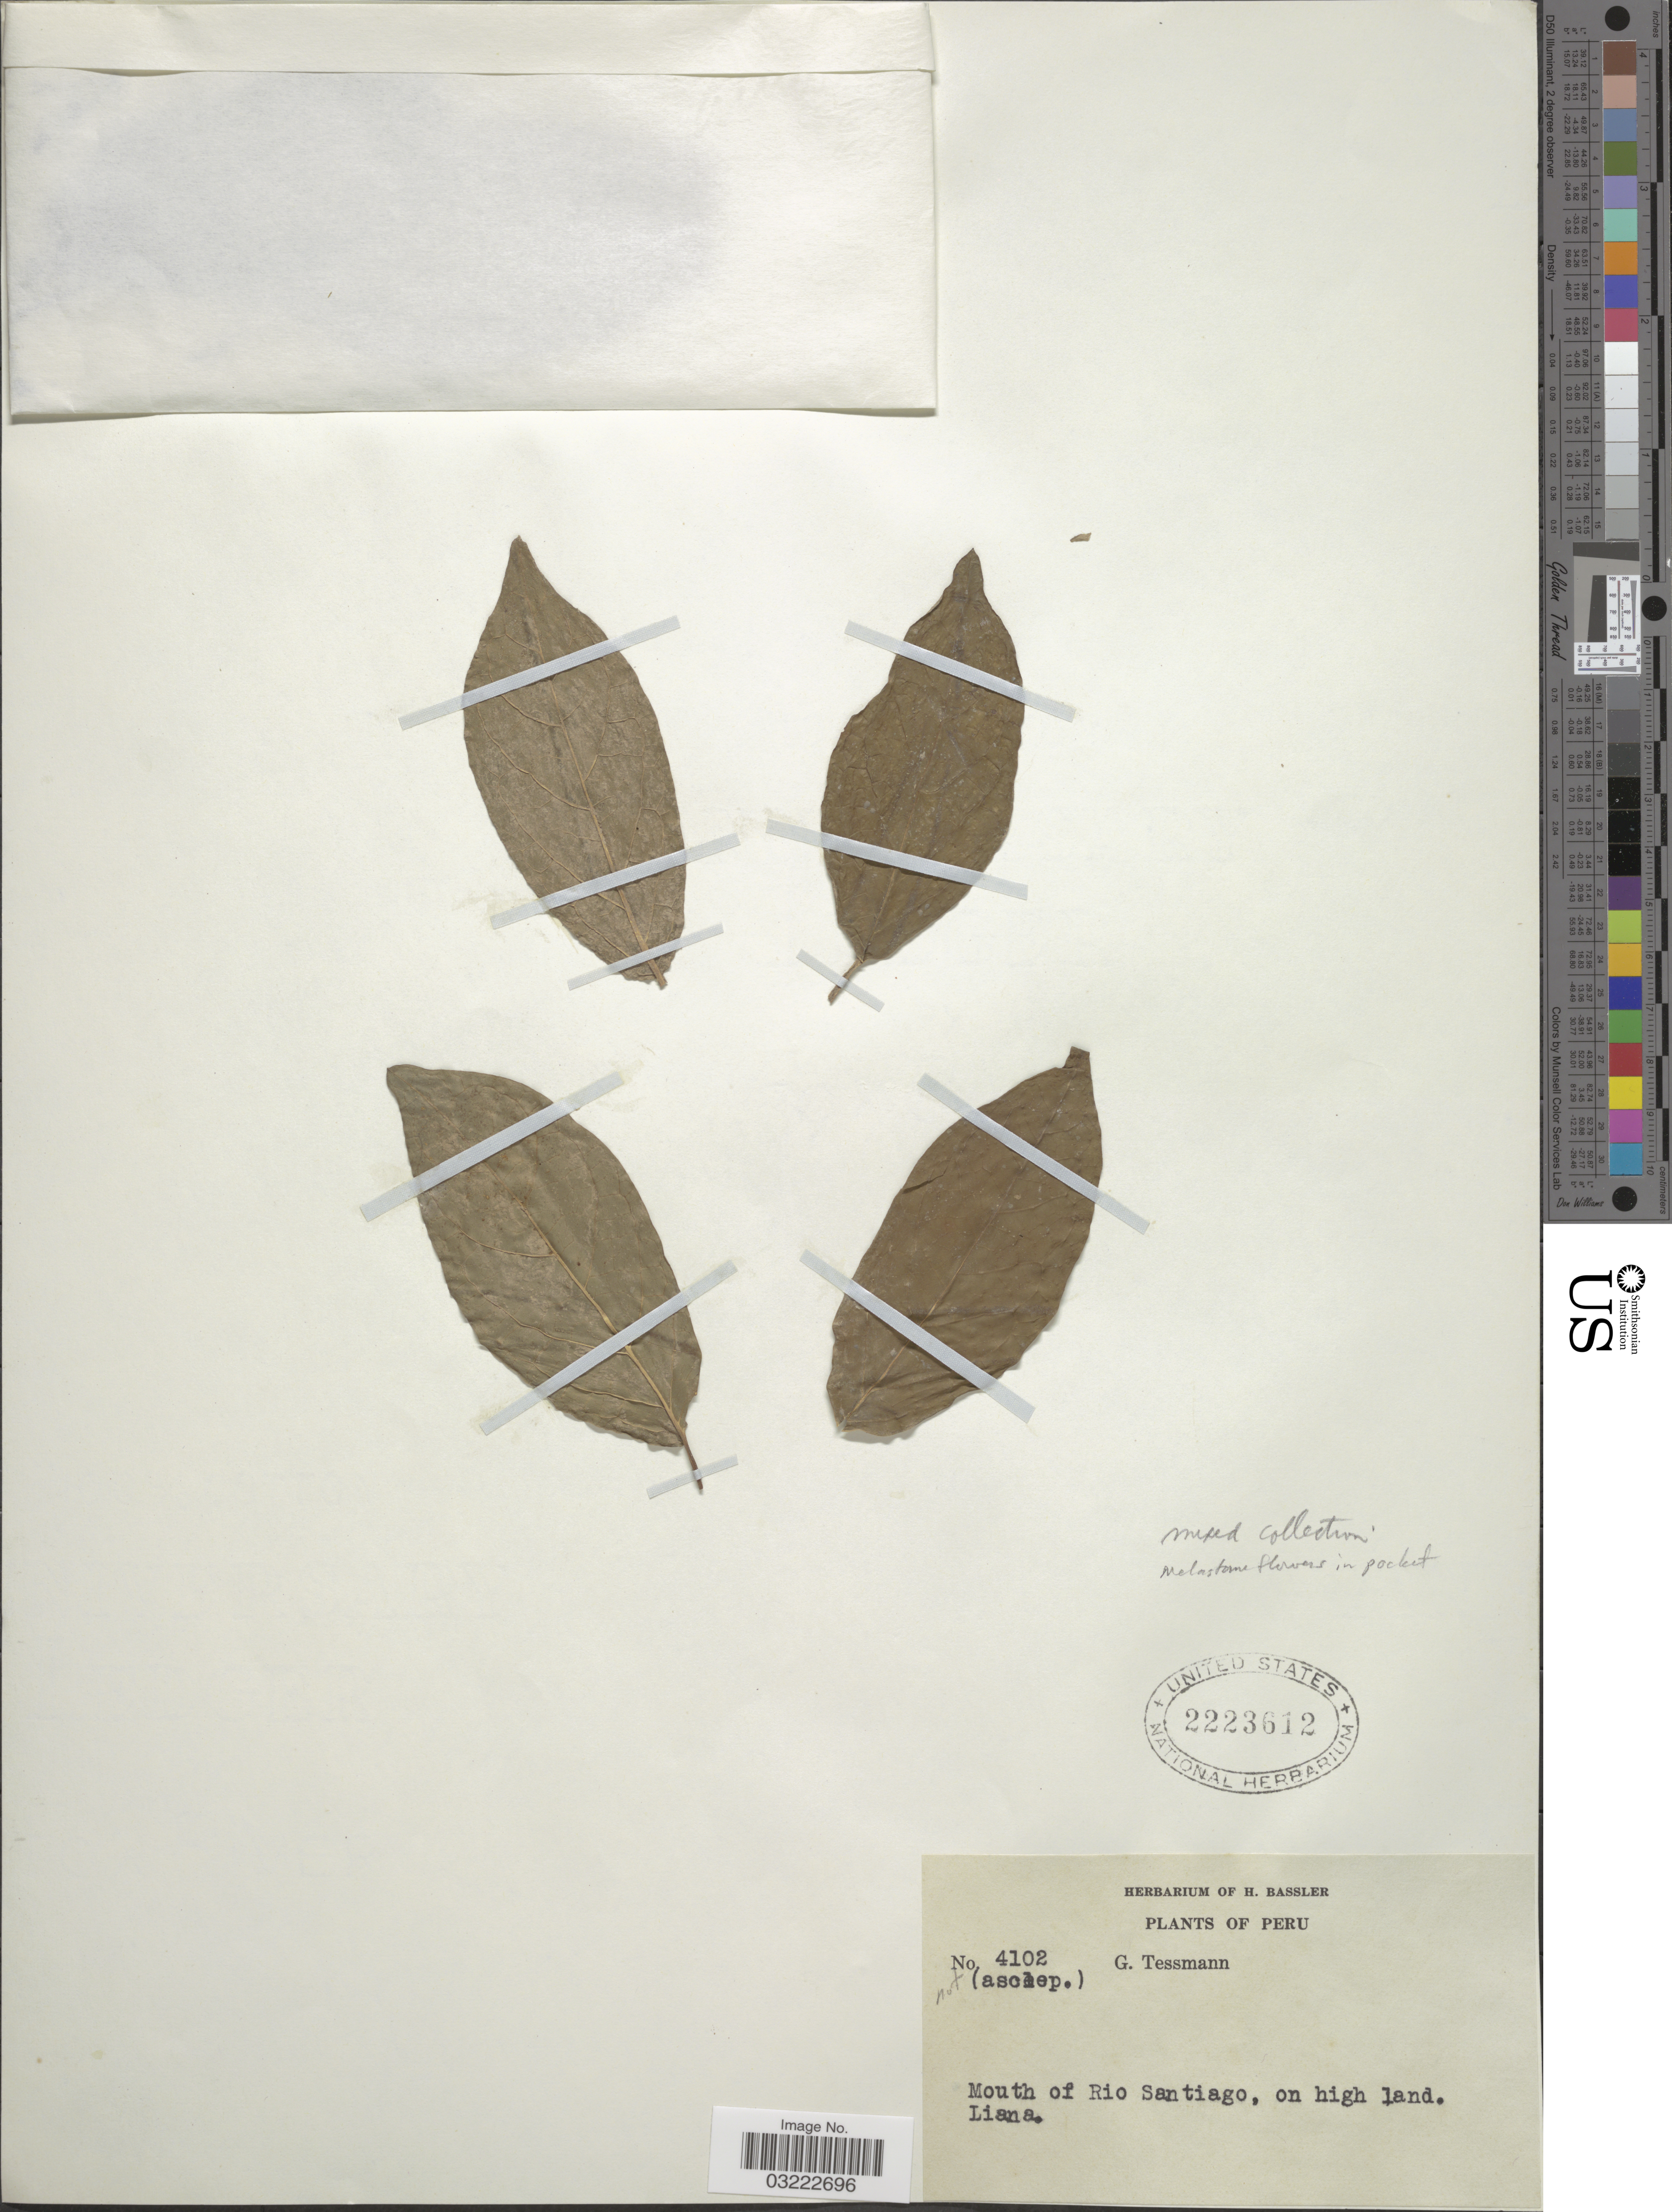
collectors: G. Tessmann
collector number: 4102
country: Peru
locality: Mouth of Rio Santiago, on high land.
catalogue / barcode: US 2223612